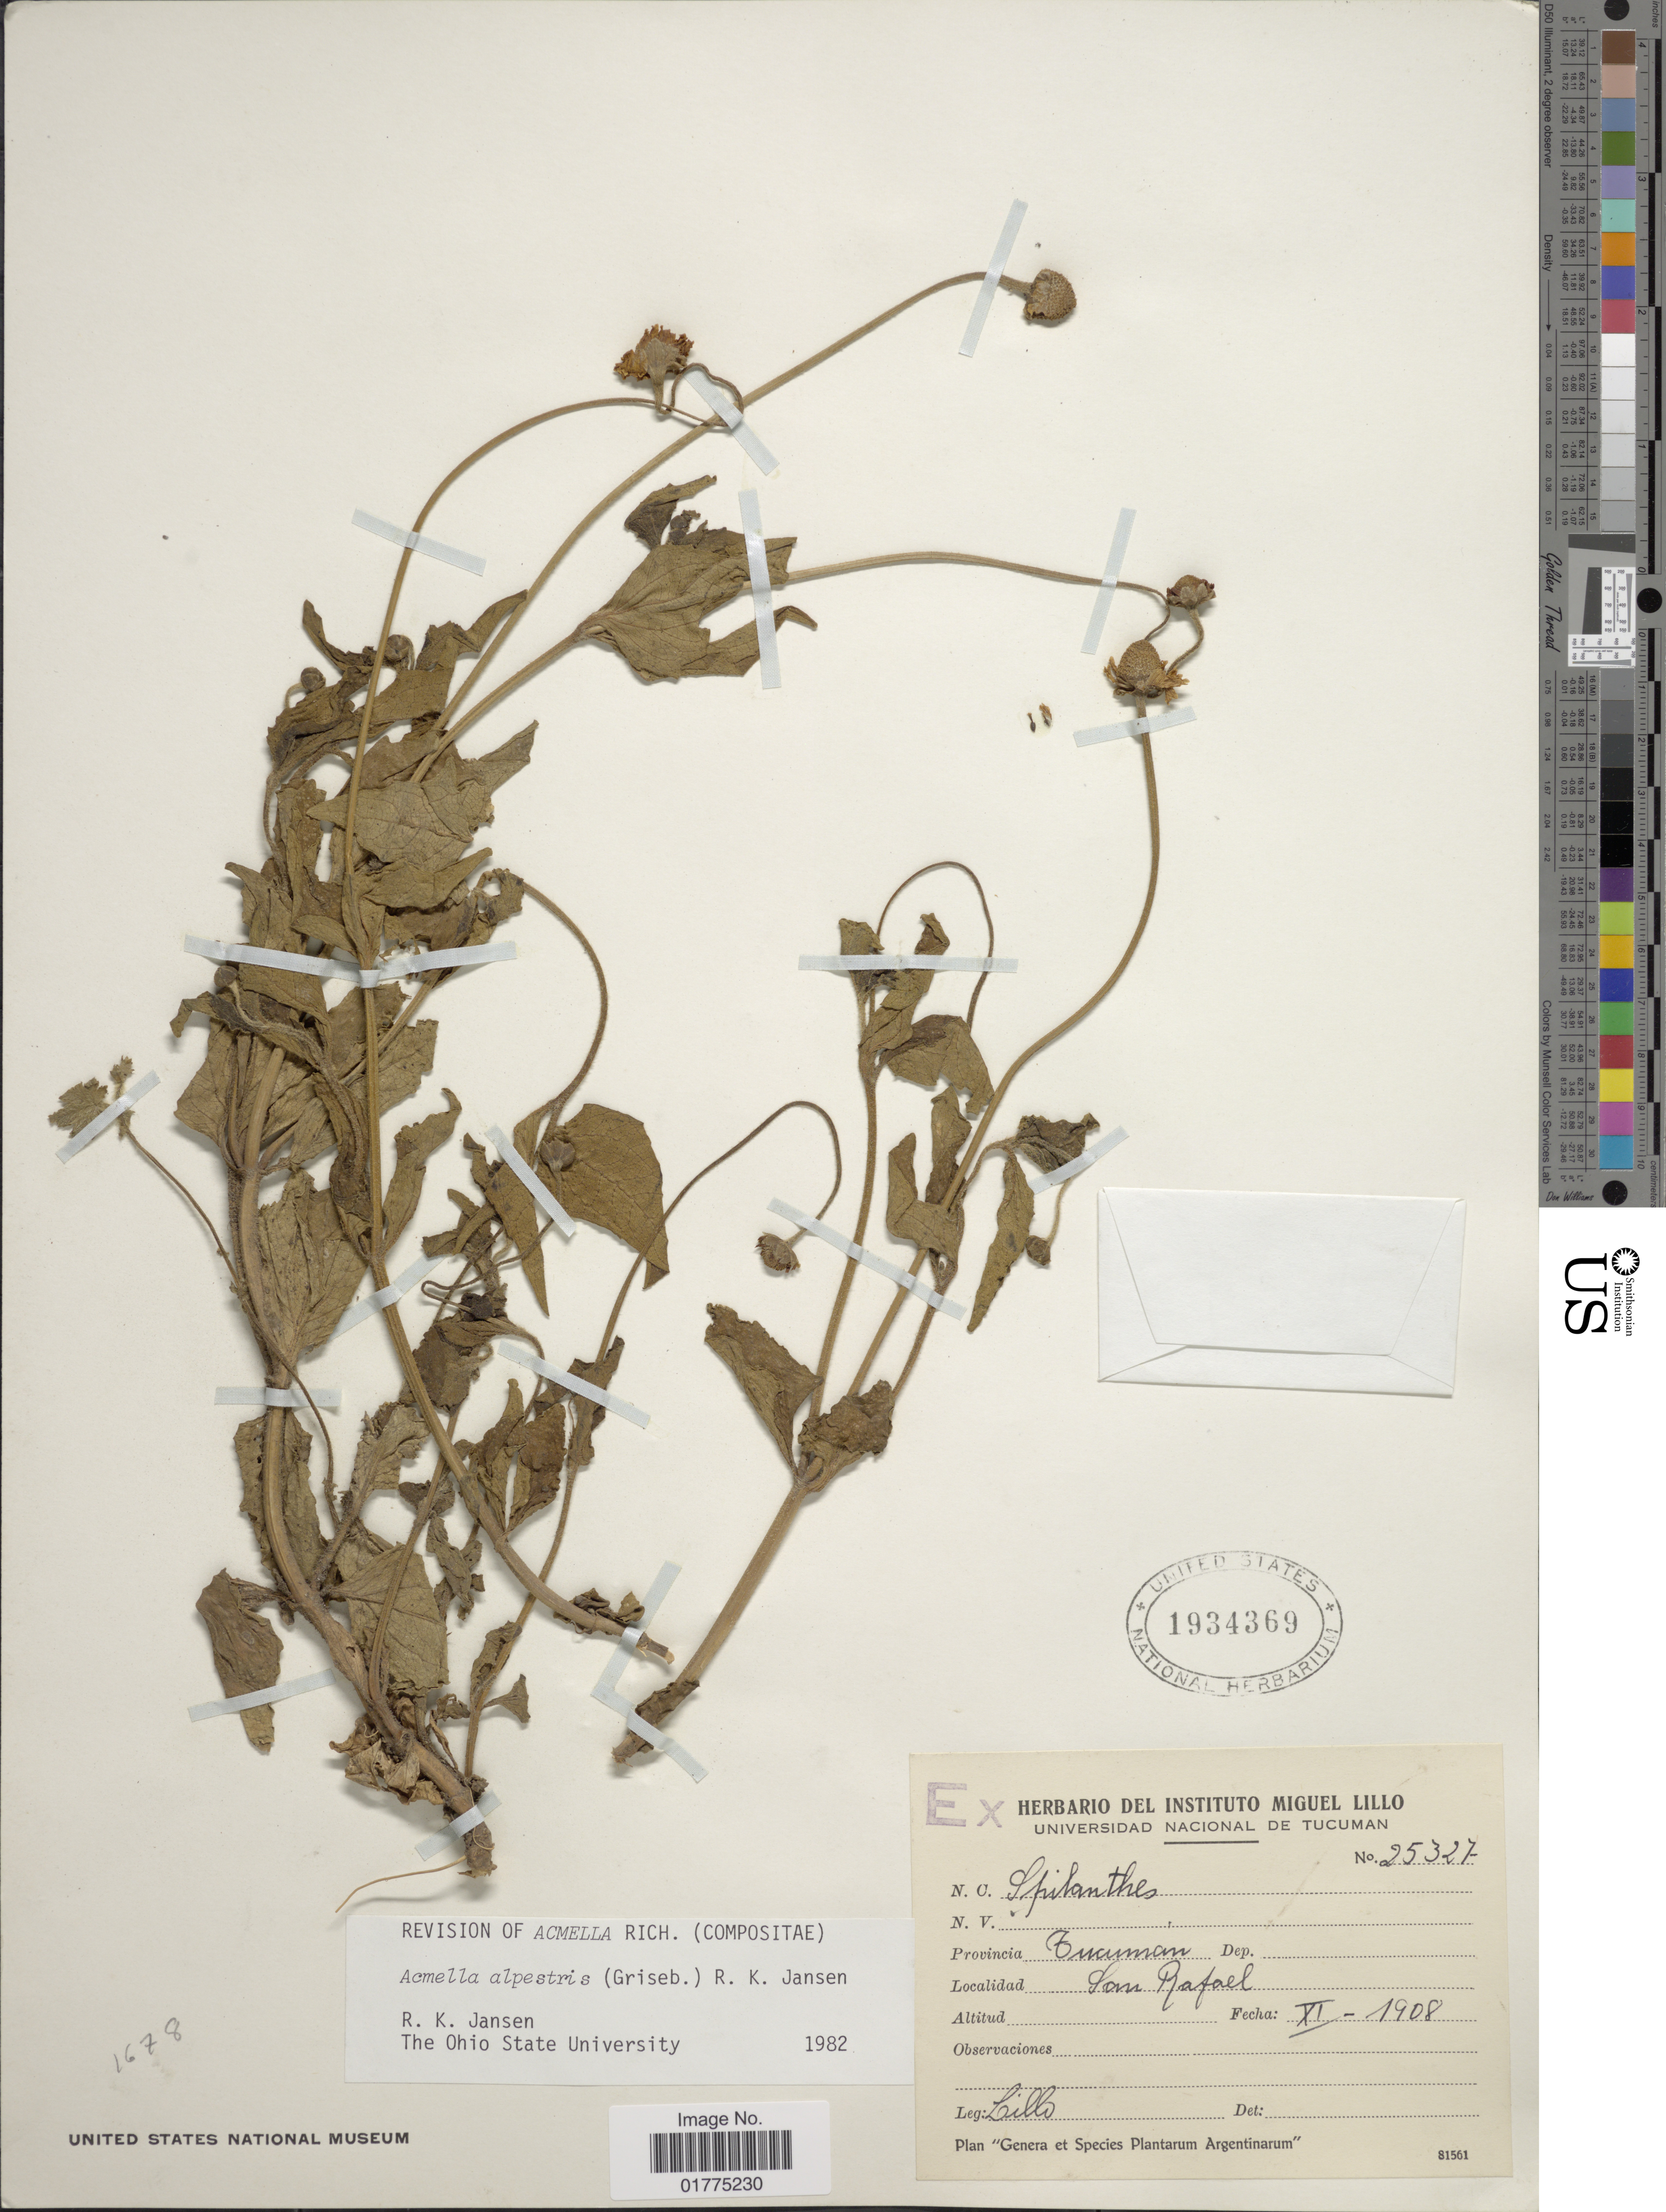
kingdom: Plantae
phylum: Tracheophyta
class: Magnoliopsida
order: Asterales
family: Asteraceae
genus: Acmella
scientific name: Acmella alpestris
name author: (Griseb.) R.K. Jansen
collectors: -. Lillo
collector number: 25327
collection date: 1908-11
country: Argentina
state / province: Tucuman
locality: Provincia Tucuman, San Rafael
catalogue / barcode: US 1934369